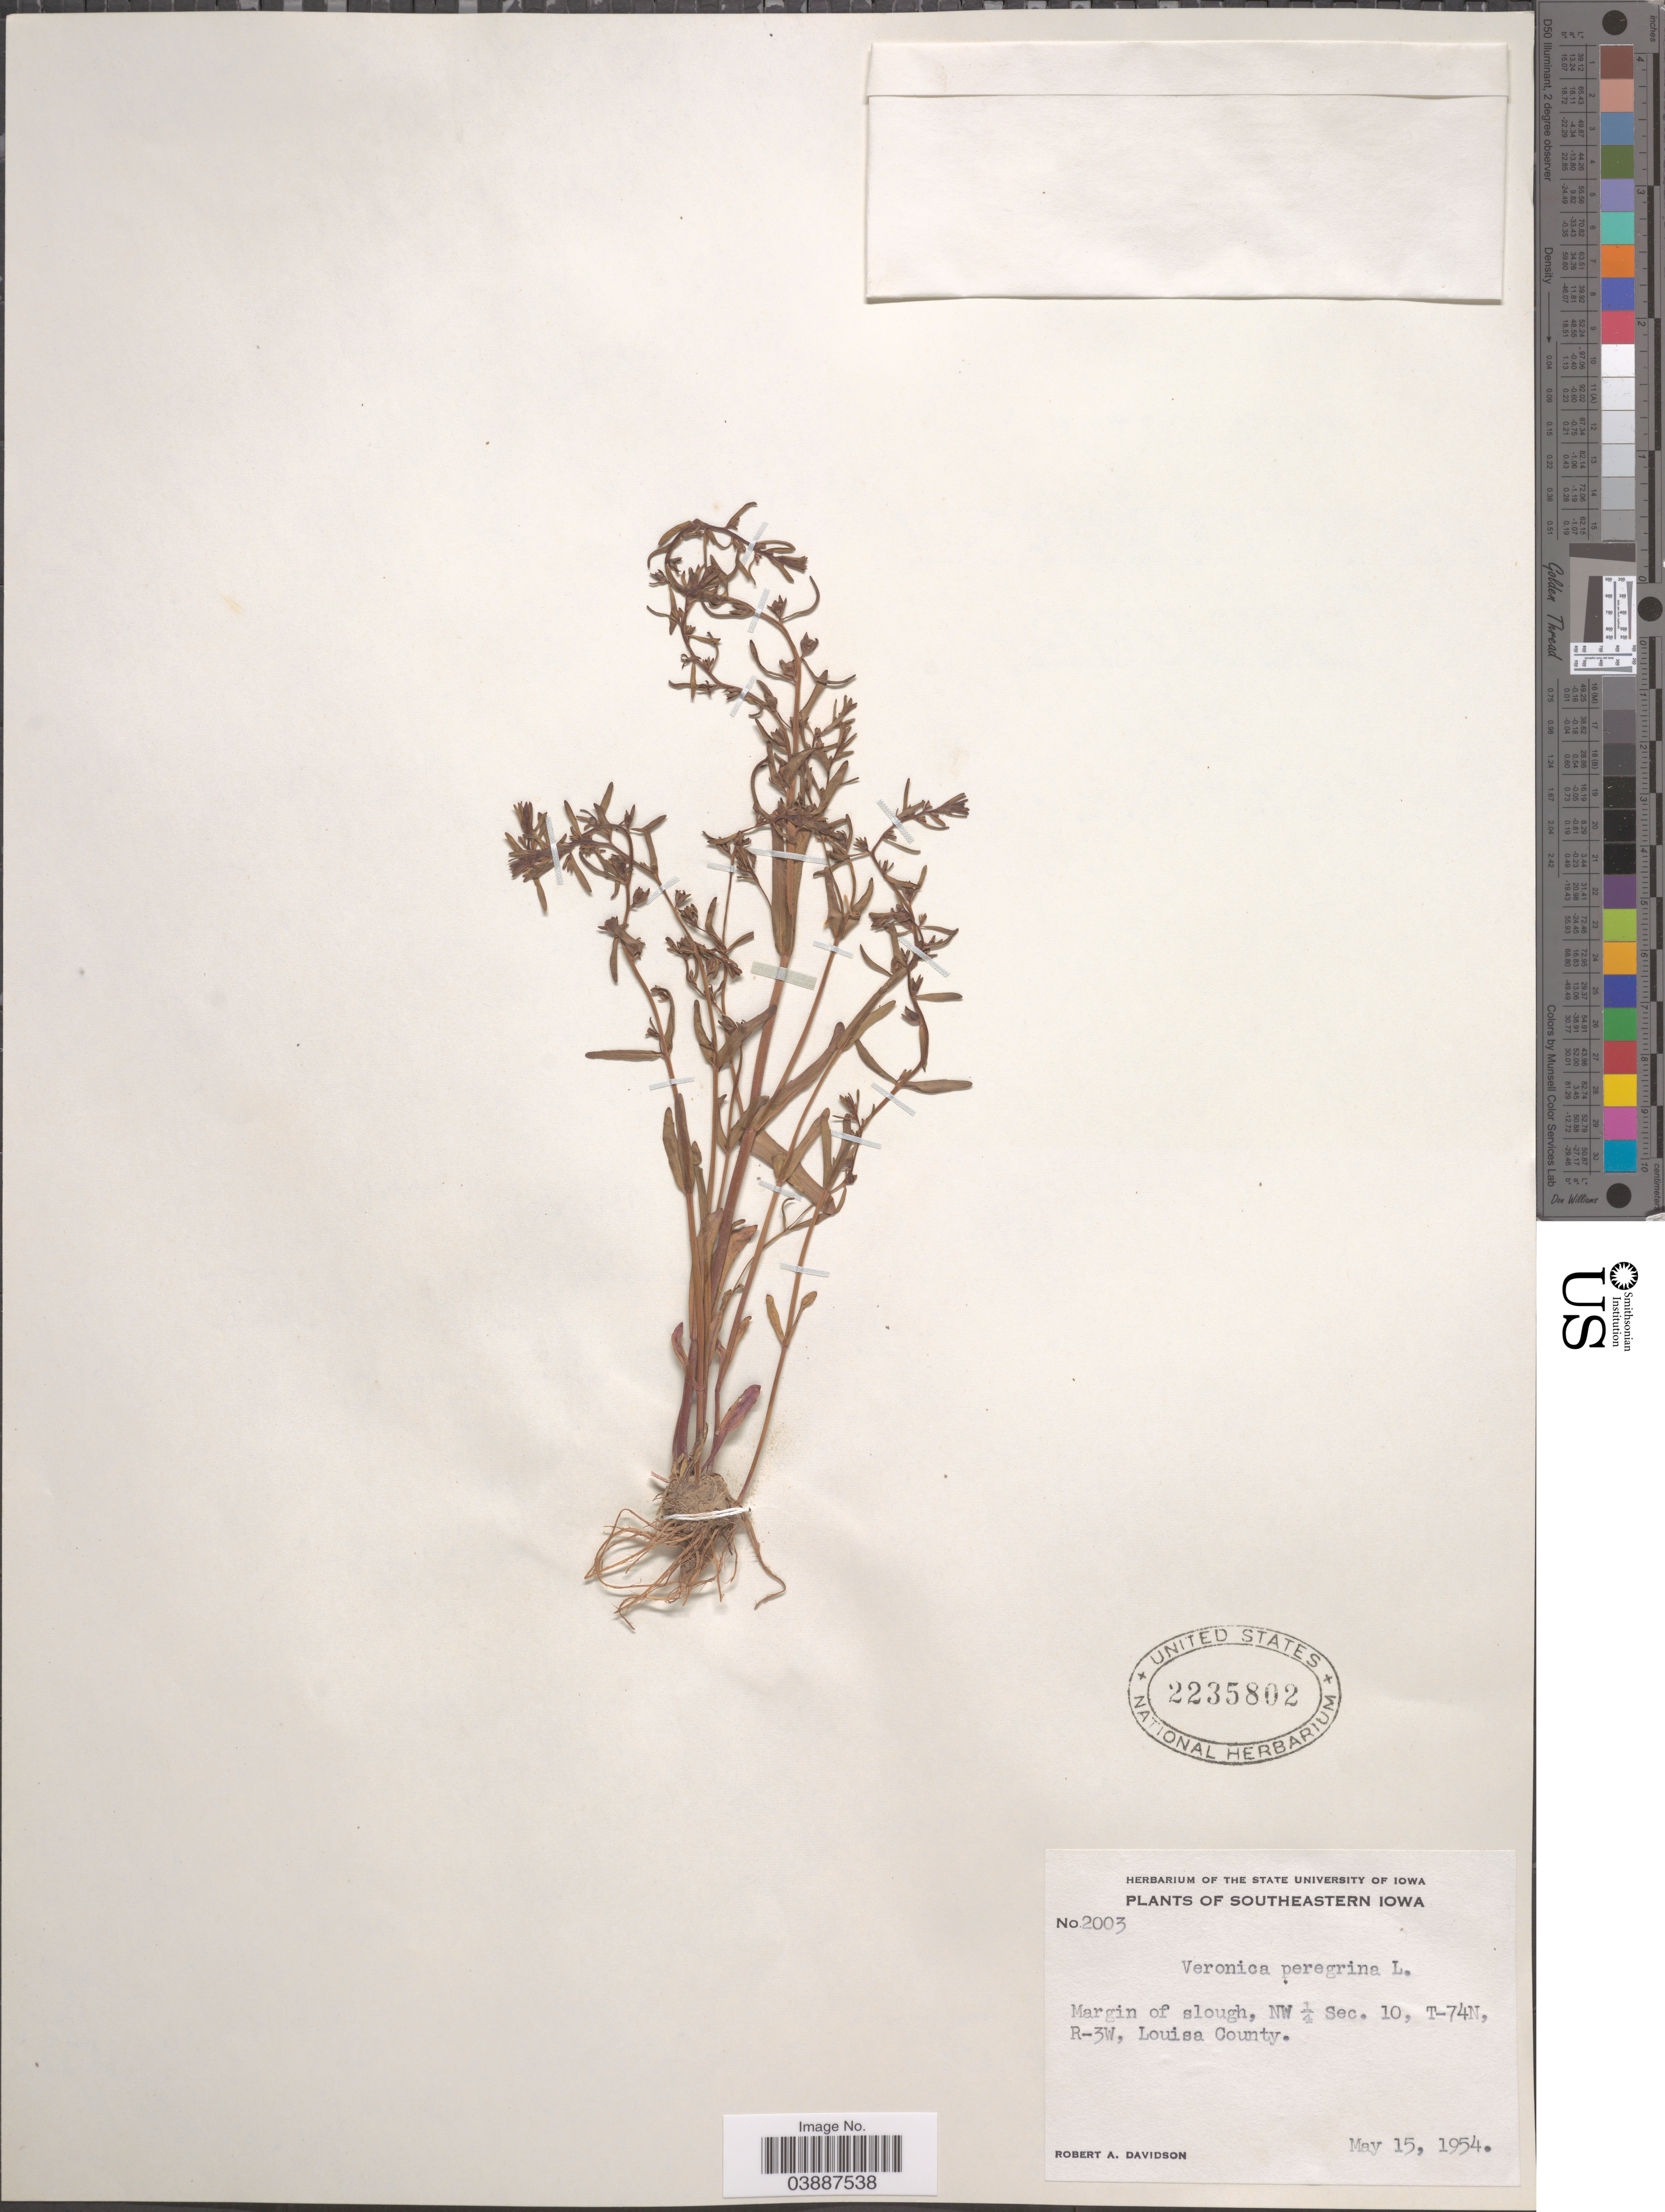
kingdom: Plantae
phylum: Tracheophyta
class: Magnoliopsida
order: Lamiales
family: Plantaginaceae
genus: Veronica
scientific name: Veronica peregrina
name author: L.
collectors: R. A. Davidson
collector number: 2003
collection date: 1954-05-15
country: United States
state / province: Iowa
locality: Southeastern Iowa. Margin of slough, NW ¼ Sec. 10, T-74N, R-3W, Louisa County.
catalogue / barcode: US 2235802